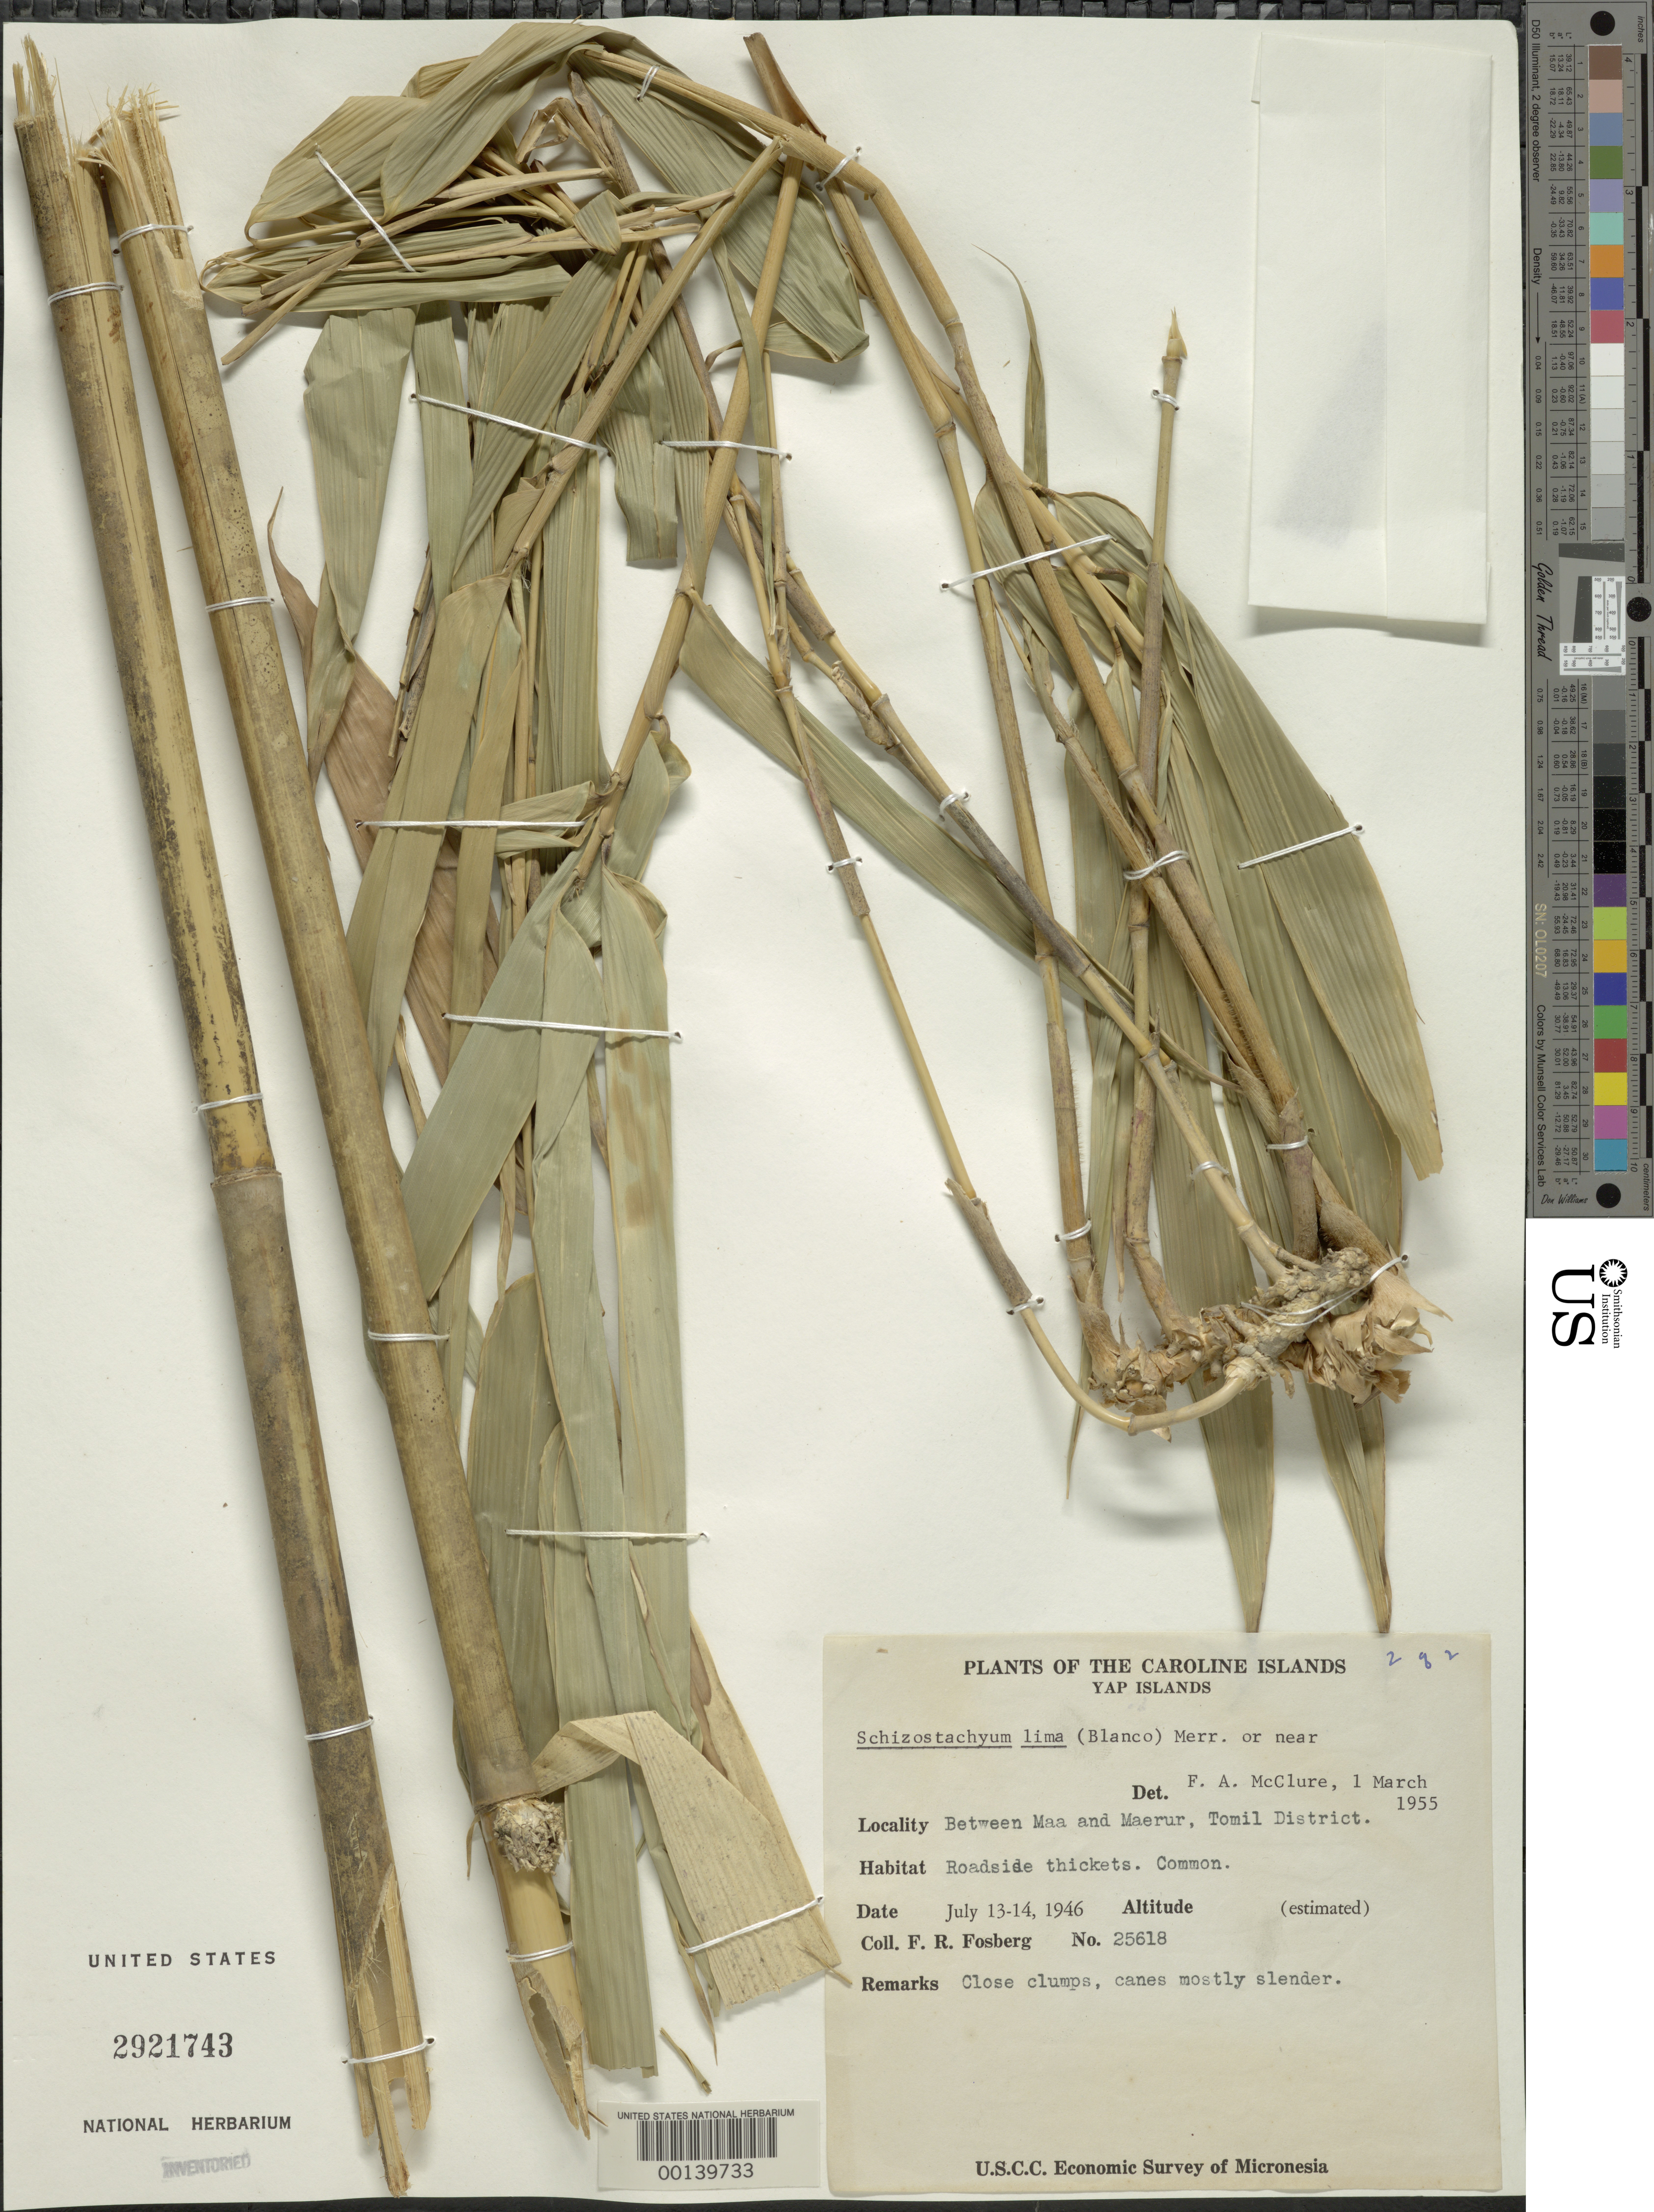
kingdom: Plantae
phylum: Tracheophyta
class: Liliopsida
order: Poales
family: Poaceae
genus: Schizostachyum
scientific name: Schizostachyum lima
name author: (Blanco) Merr.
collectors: F. R. Fosberg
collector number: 25618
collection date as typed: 13 Jul 1946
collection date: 1946-07-13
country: Micronesia, Federated States of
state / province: Yap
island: Yap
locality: Maa/maerur, tomil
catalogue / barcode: US 2921743